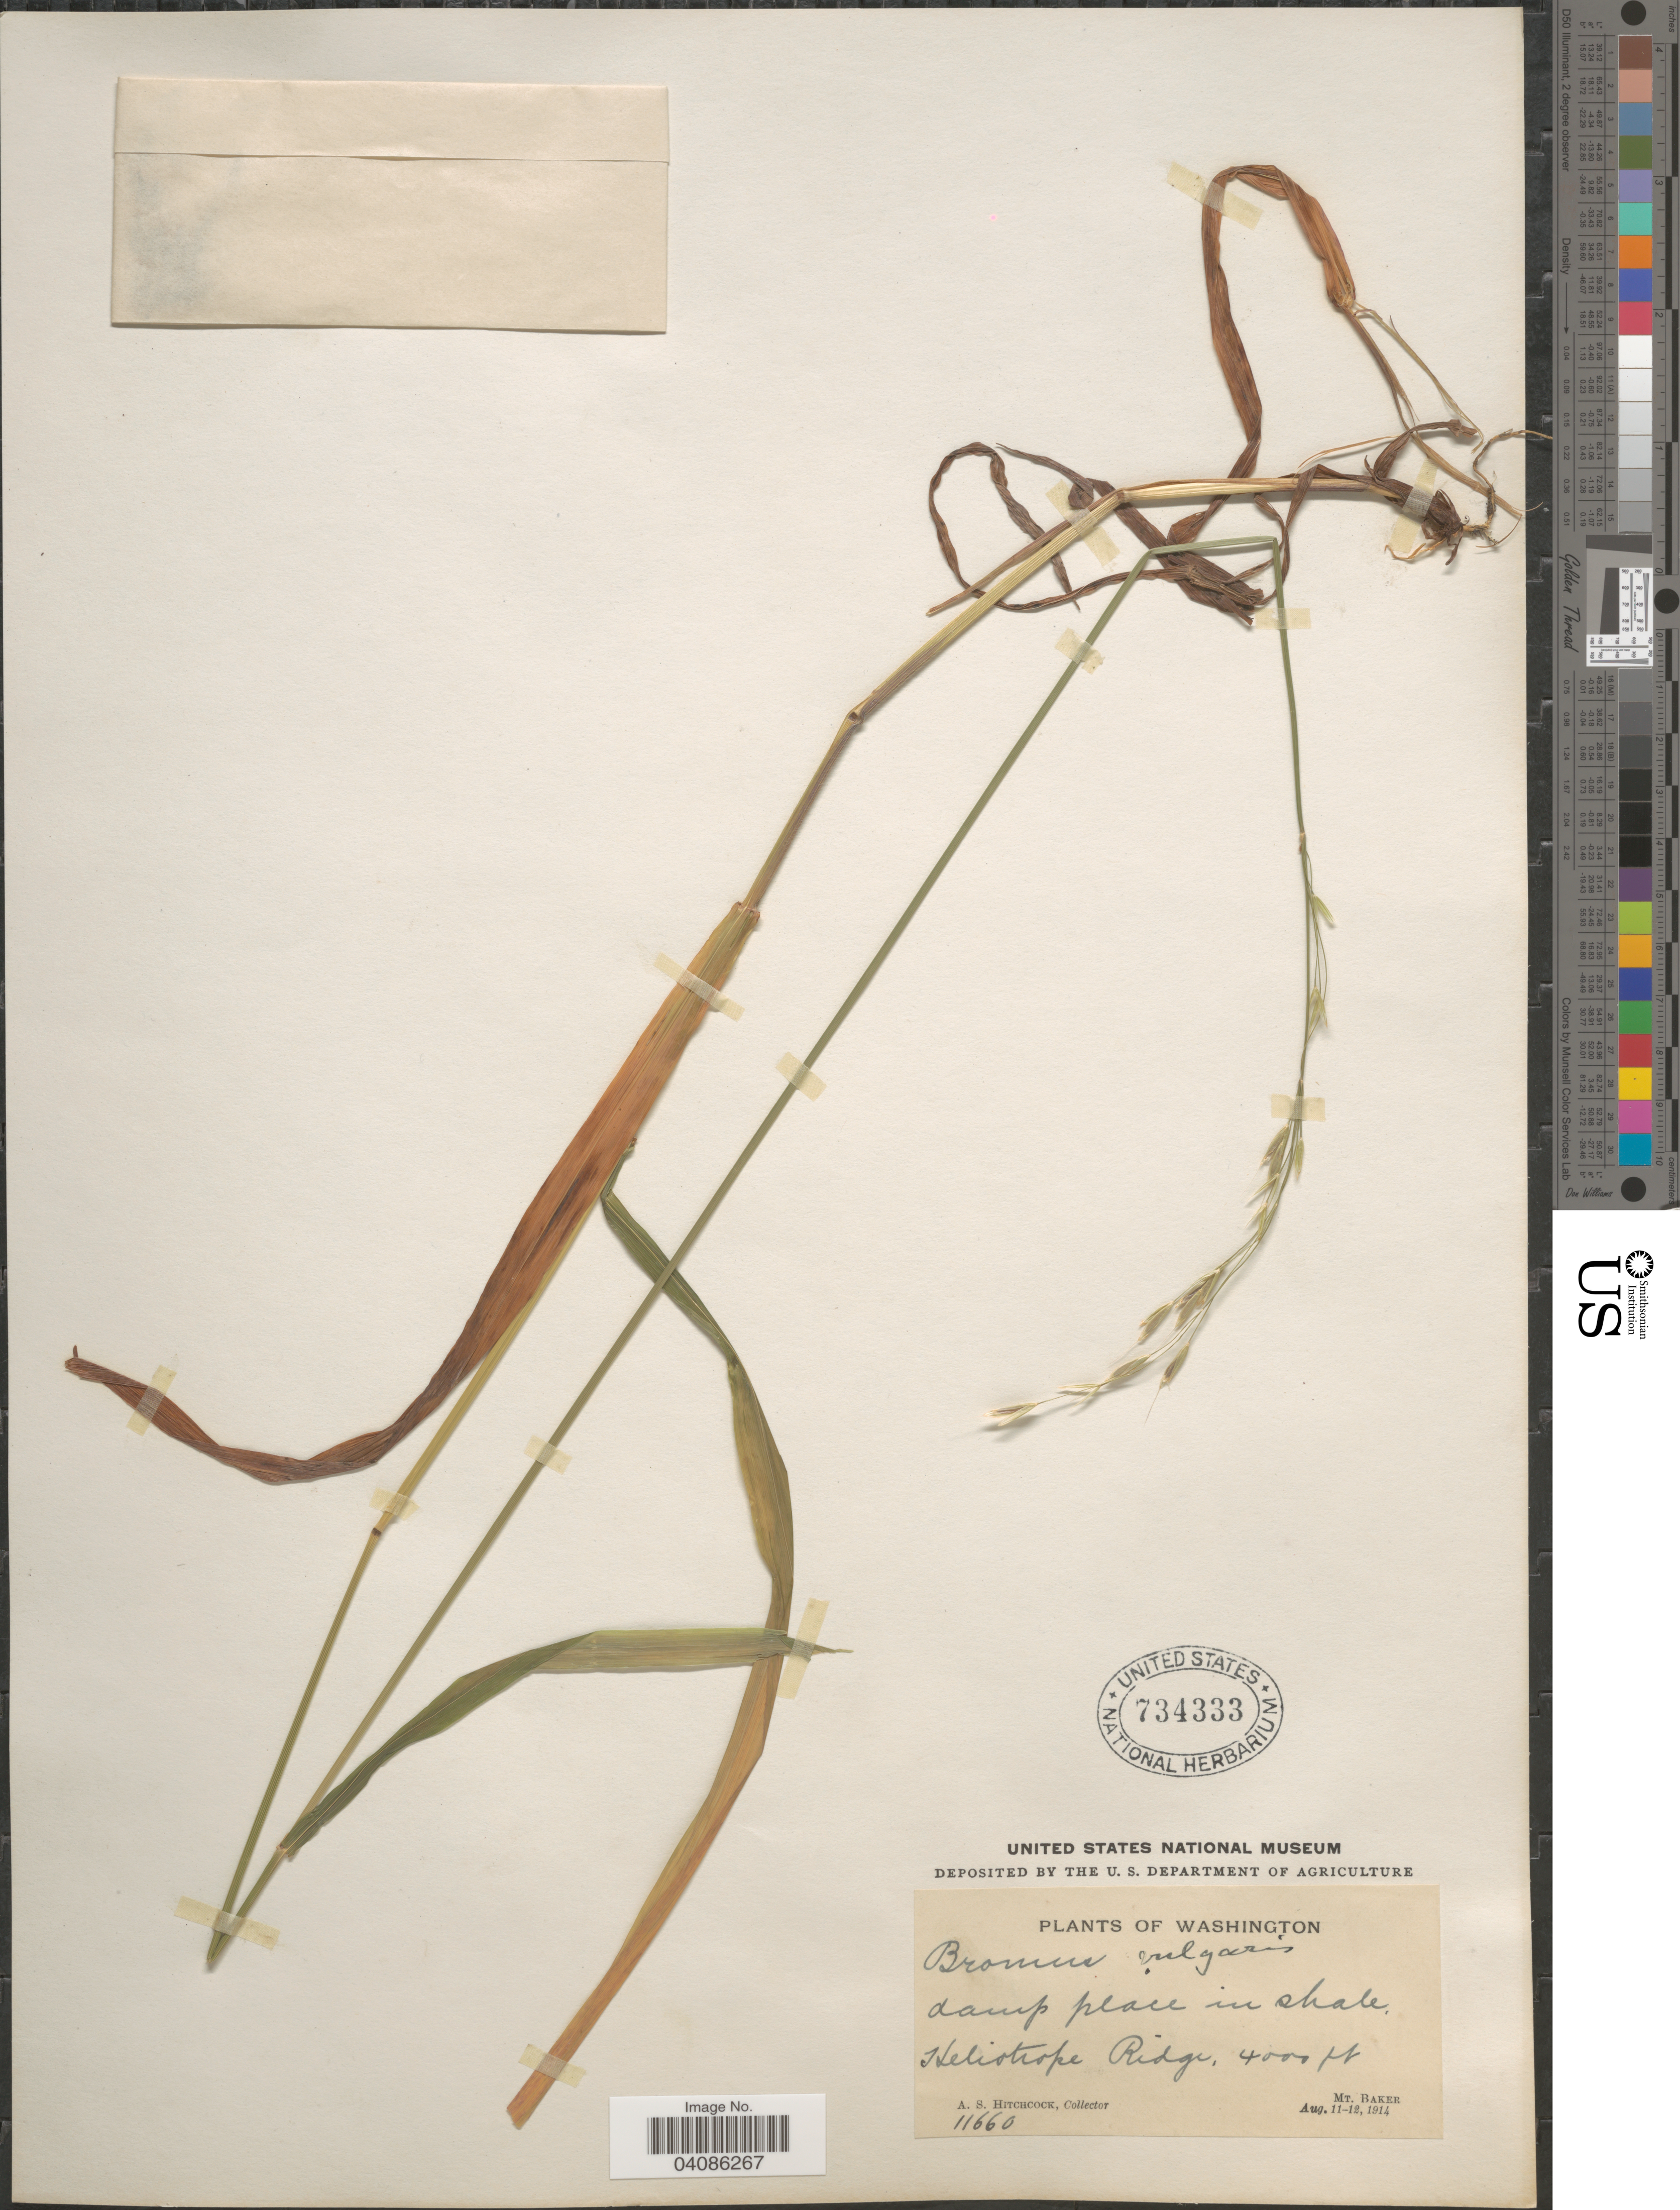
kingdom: Plantae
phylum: Tracheophyta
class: Liliopsida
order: Poales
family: Poaceae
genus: Bromus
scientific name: Bromus texensis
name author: (Shear) Hitchc.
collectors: A. S. Hitchcock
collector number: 11660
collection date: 1914-08-11/1914-08-12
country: United States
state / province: Washington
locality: Heliotrope Ridge. Mt. Baker.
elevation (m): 1219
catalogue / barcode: US 734333